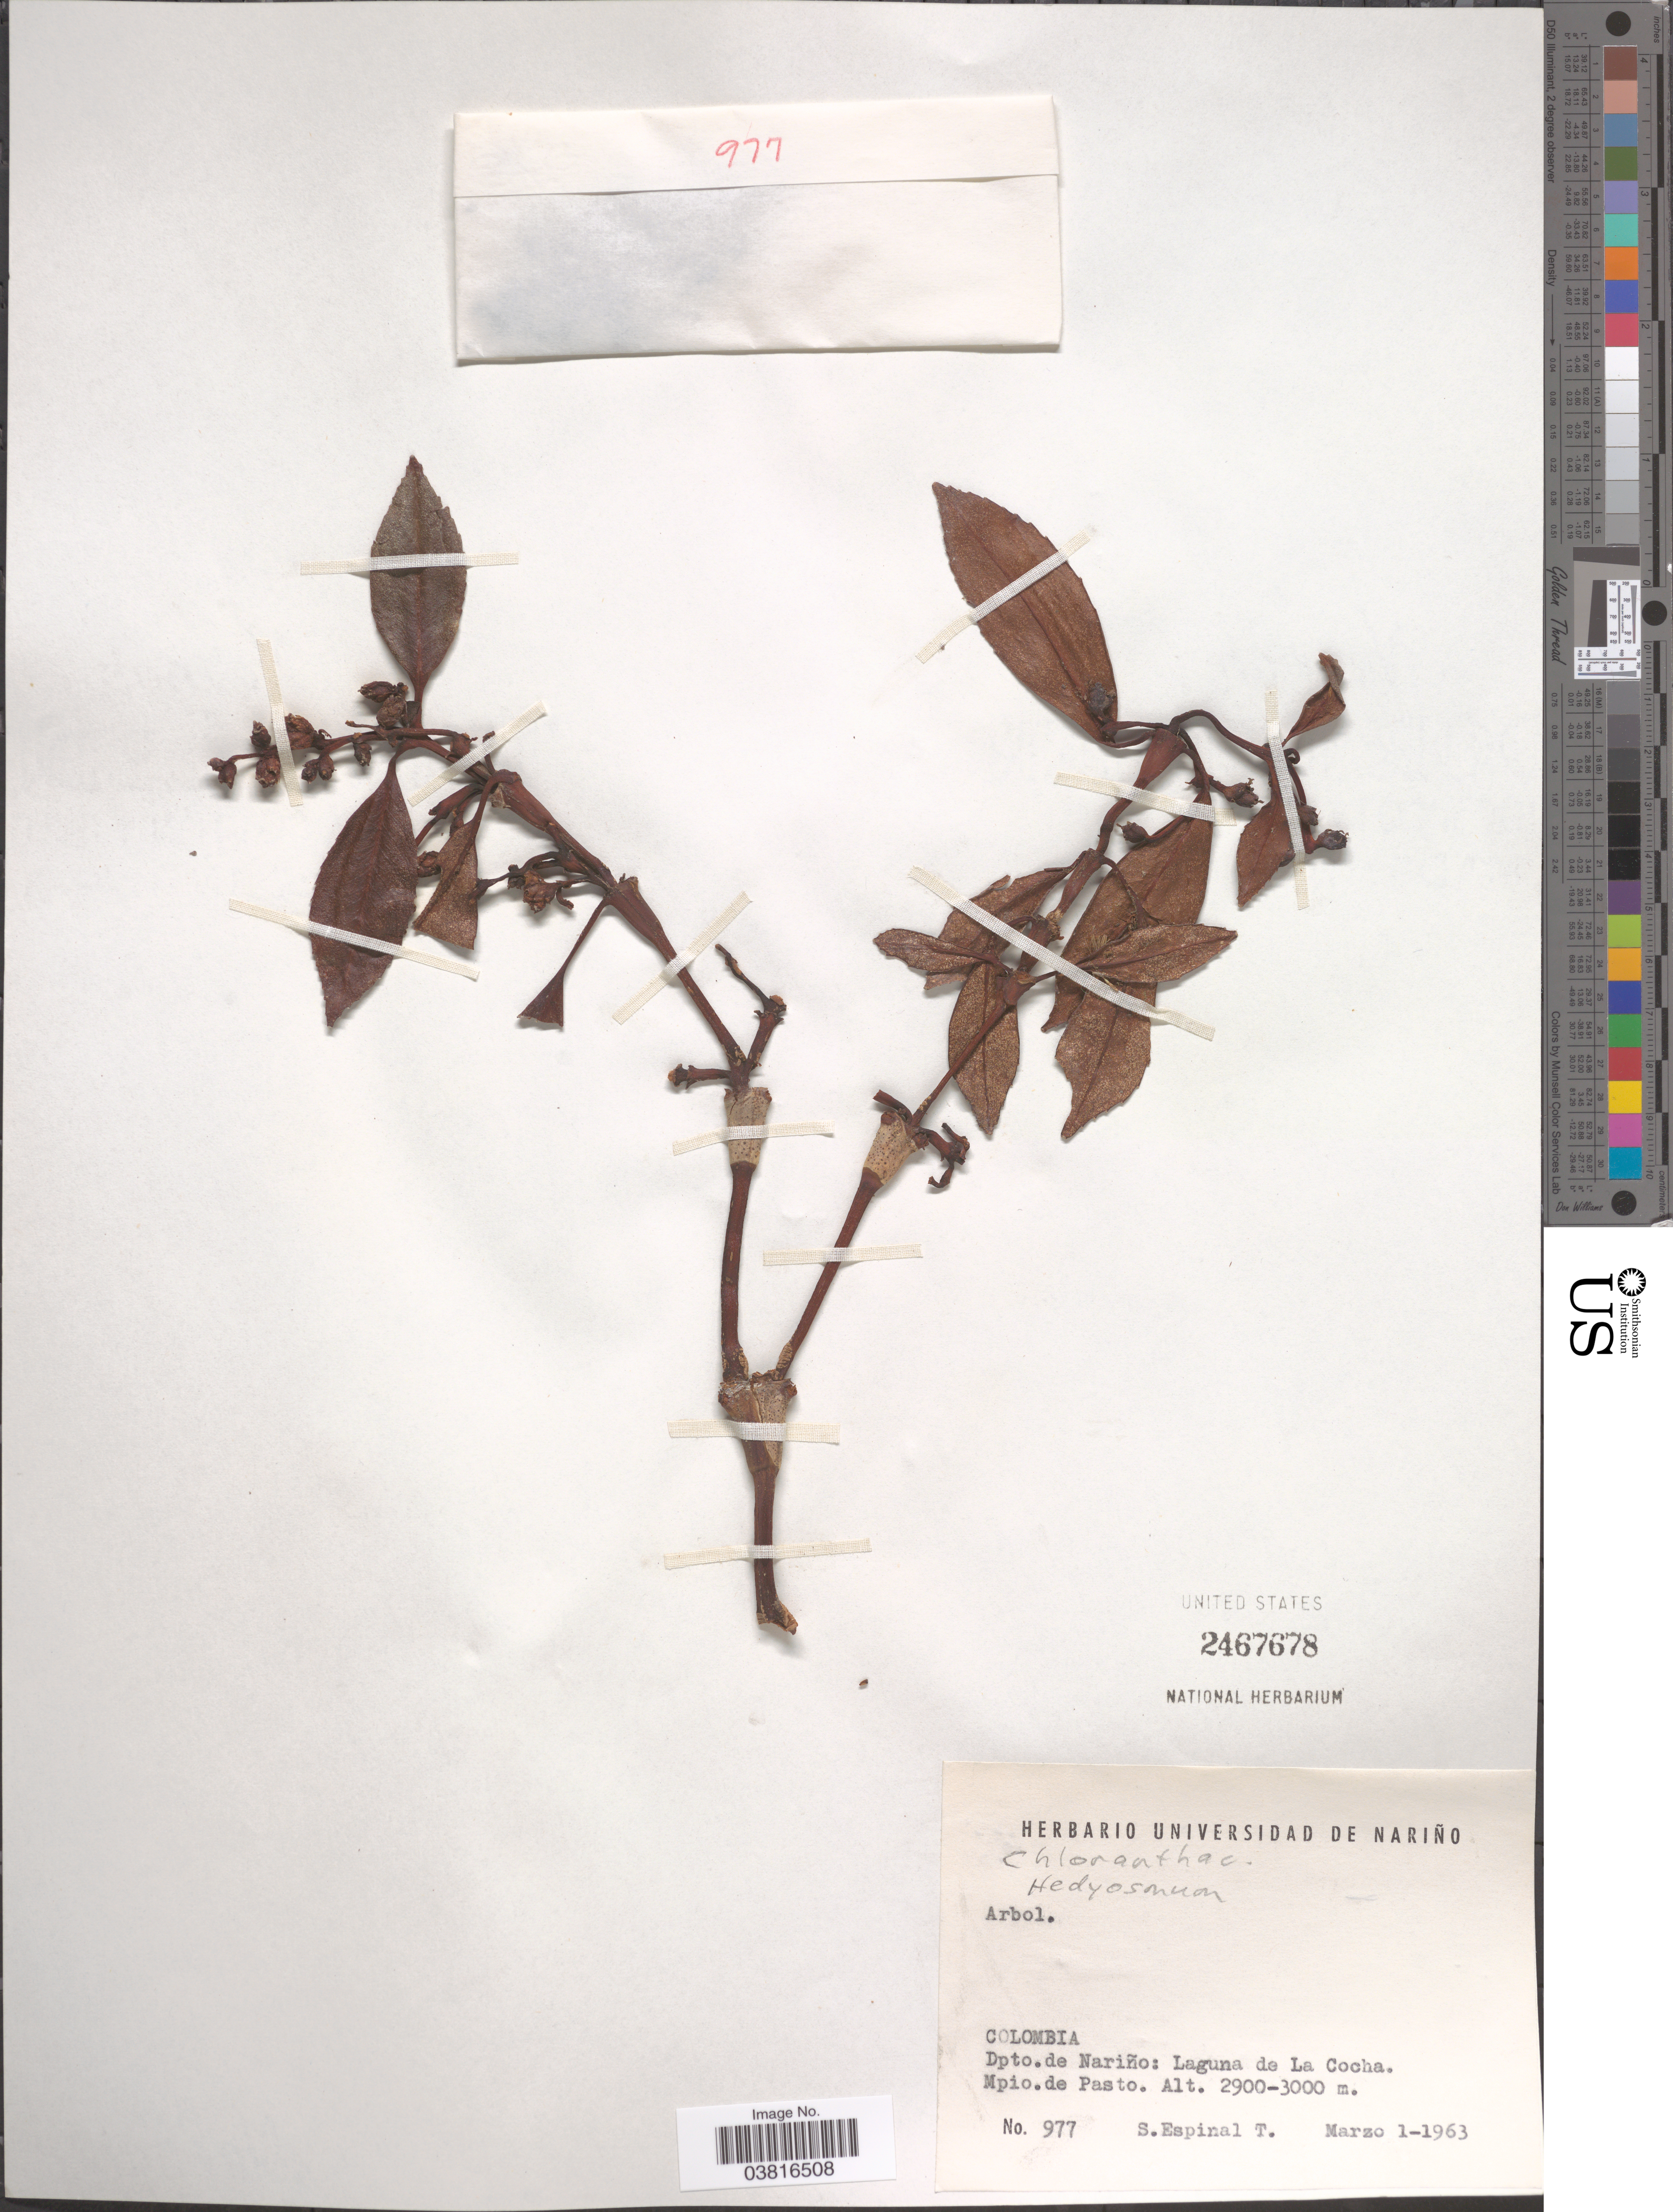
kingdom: Plantae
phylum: Tracheophyta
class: Magnoliopsida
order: Chloranthales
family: Chloranthaceae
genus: Hedyosmum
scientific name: Hedyosmum sp.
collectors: S. Espinal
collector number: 977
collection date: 1963-03-01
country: Colombia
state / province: Nariño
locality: Dpto. de Nariño: Laguna de La Cocha. Mpio. de Pasto.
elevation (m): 2900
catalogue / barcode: US 2467678